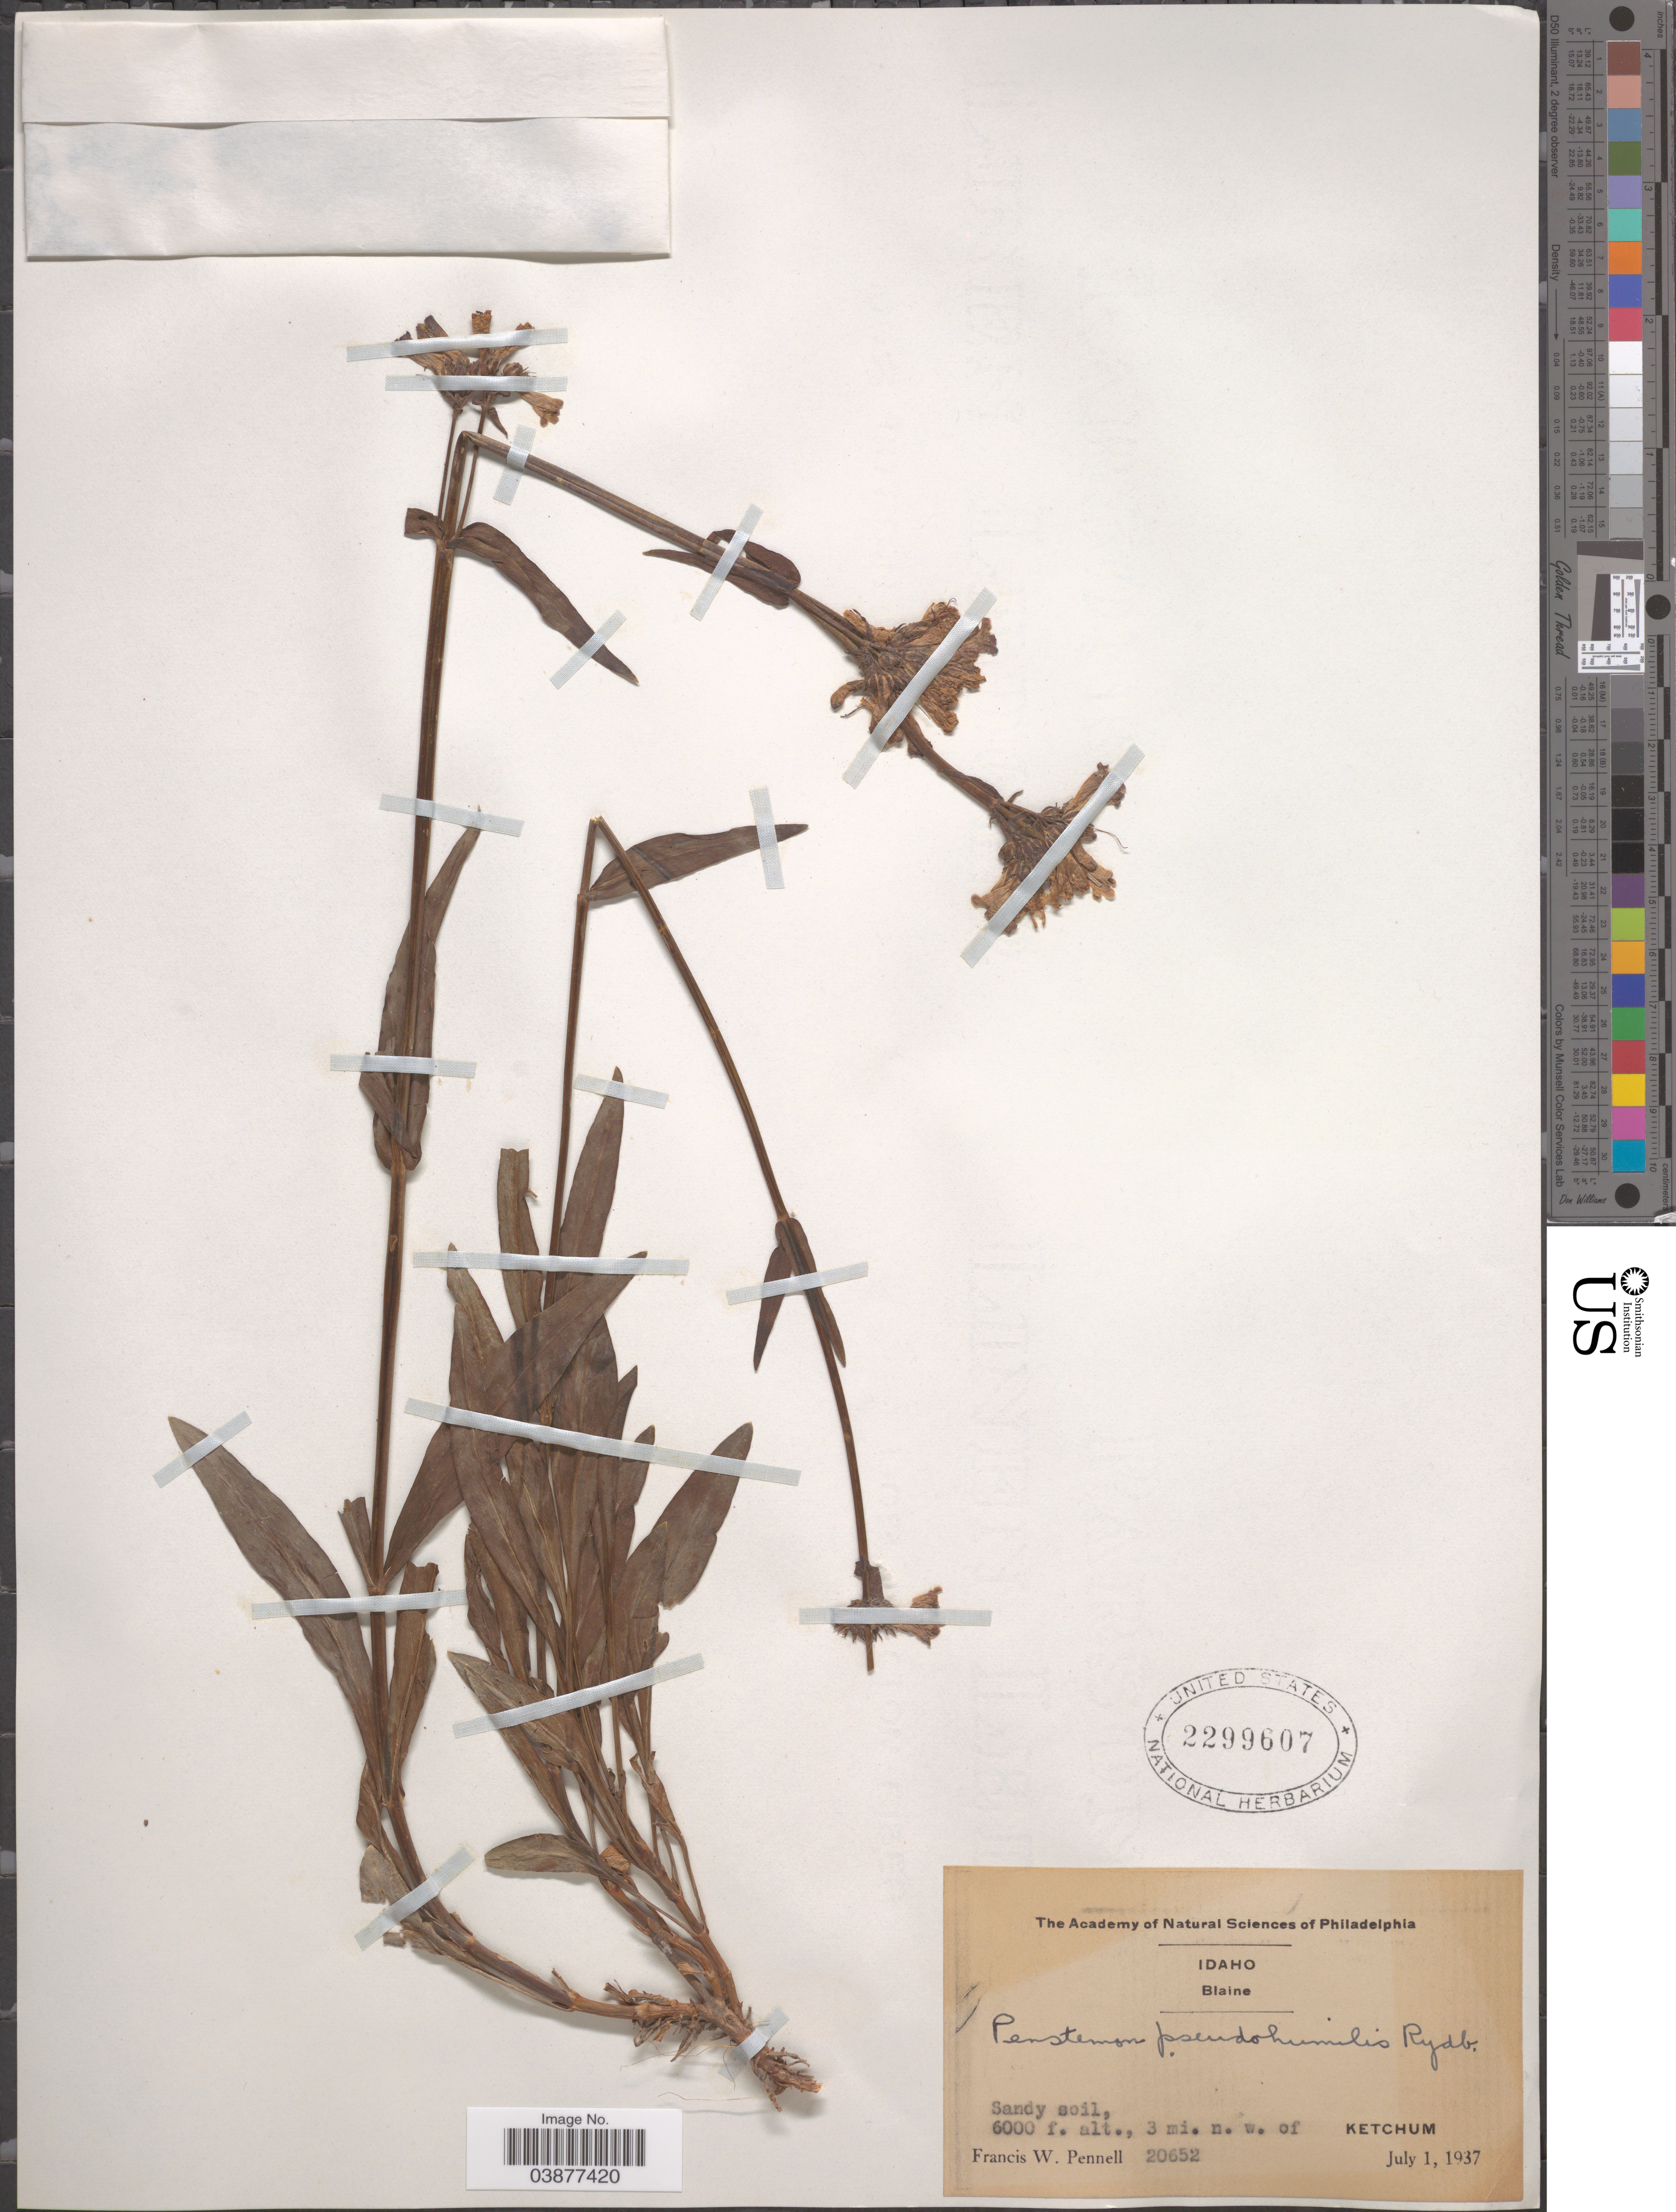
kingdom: Plantae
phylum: Tracheophyta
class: Magnoliopsida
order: Lamiales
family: Plantaginaceae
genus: Penstemon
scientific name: Penstemon pseudohumilis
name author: Rydb.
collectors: F. W. Pennell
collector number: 20652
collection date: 1937-07-01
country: United States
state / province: Idaho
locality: Blaine. 3 mi. n. w. of Ketchum.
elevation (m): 1829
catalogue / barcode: US 2299607